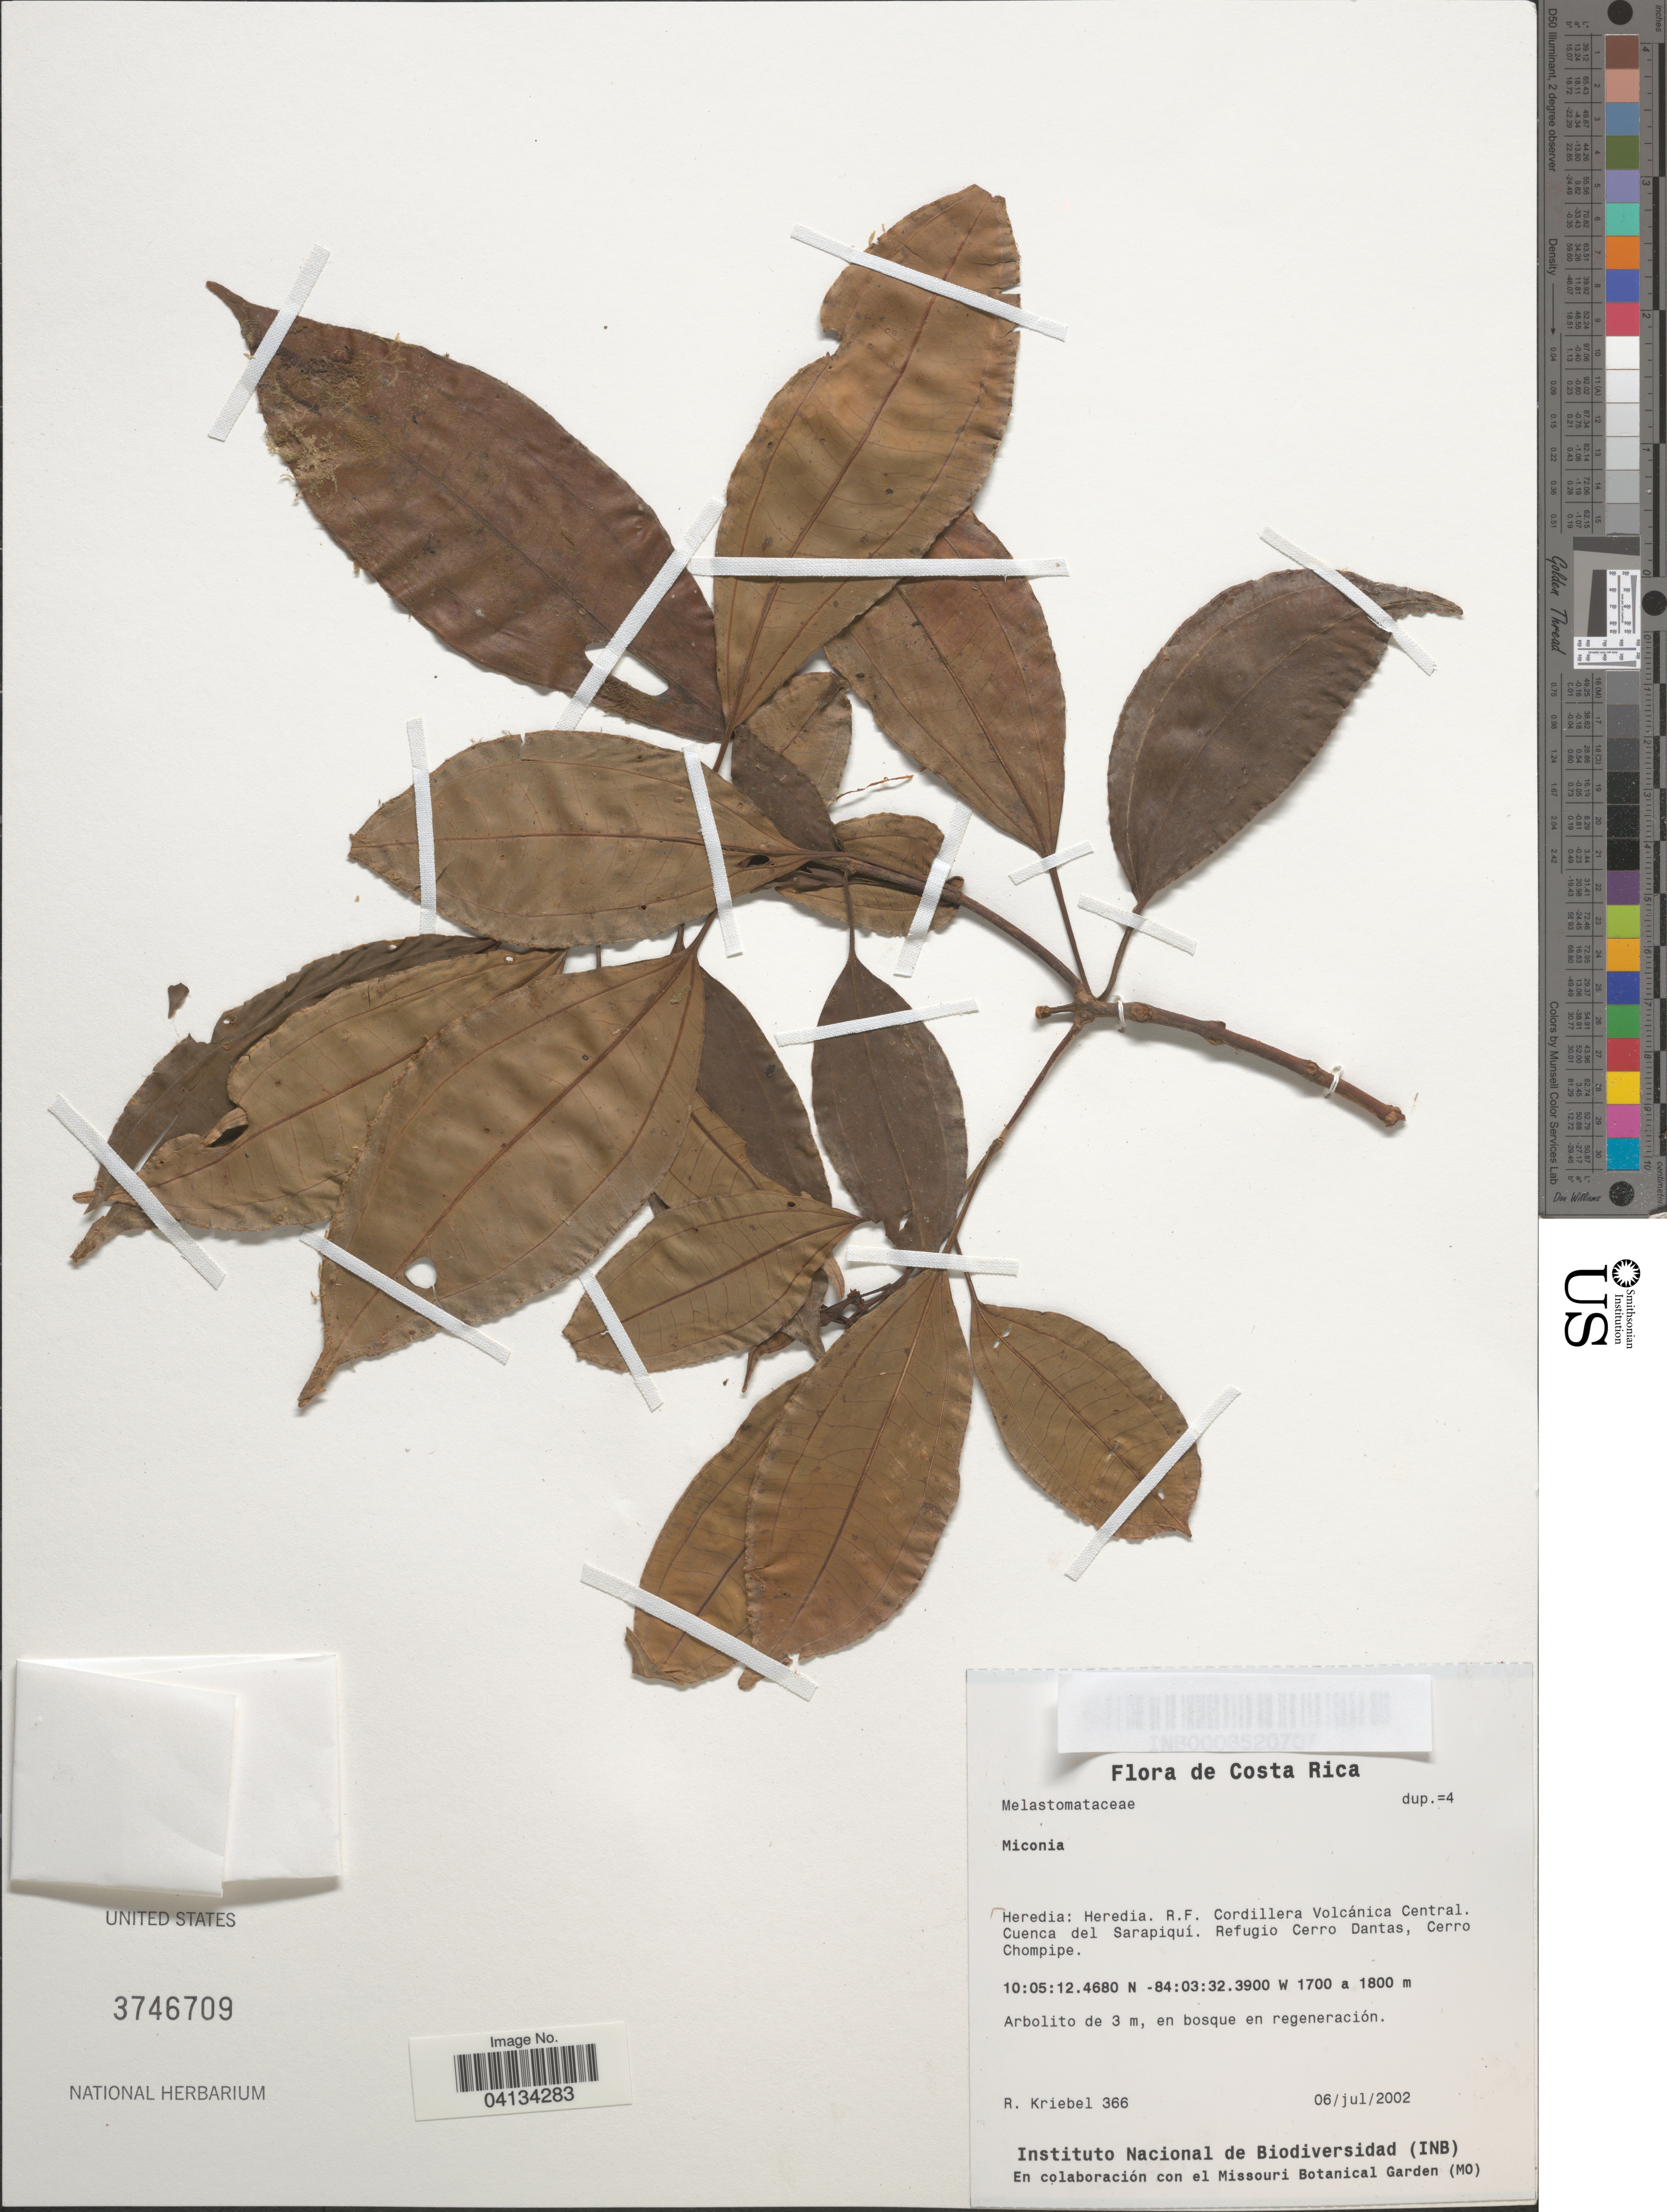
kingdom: Plantae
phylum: Tracheophyta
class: Magnoliopsida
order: Myrtales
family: Melastomataceae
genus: Miconia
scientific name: Miconia sp.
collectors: R. Kriebel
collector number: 366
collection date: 2002-07-06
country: Costa Rica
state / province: Heredia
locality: Heredia. R.F. Cordillera Volcánica Central. Cuenca del Sarapiquí. Refugio Cerro Dantas, Cerro Chompipe.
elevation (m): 1700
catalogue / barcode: US 3746709